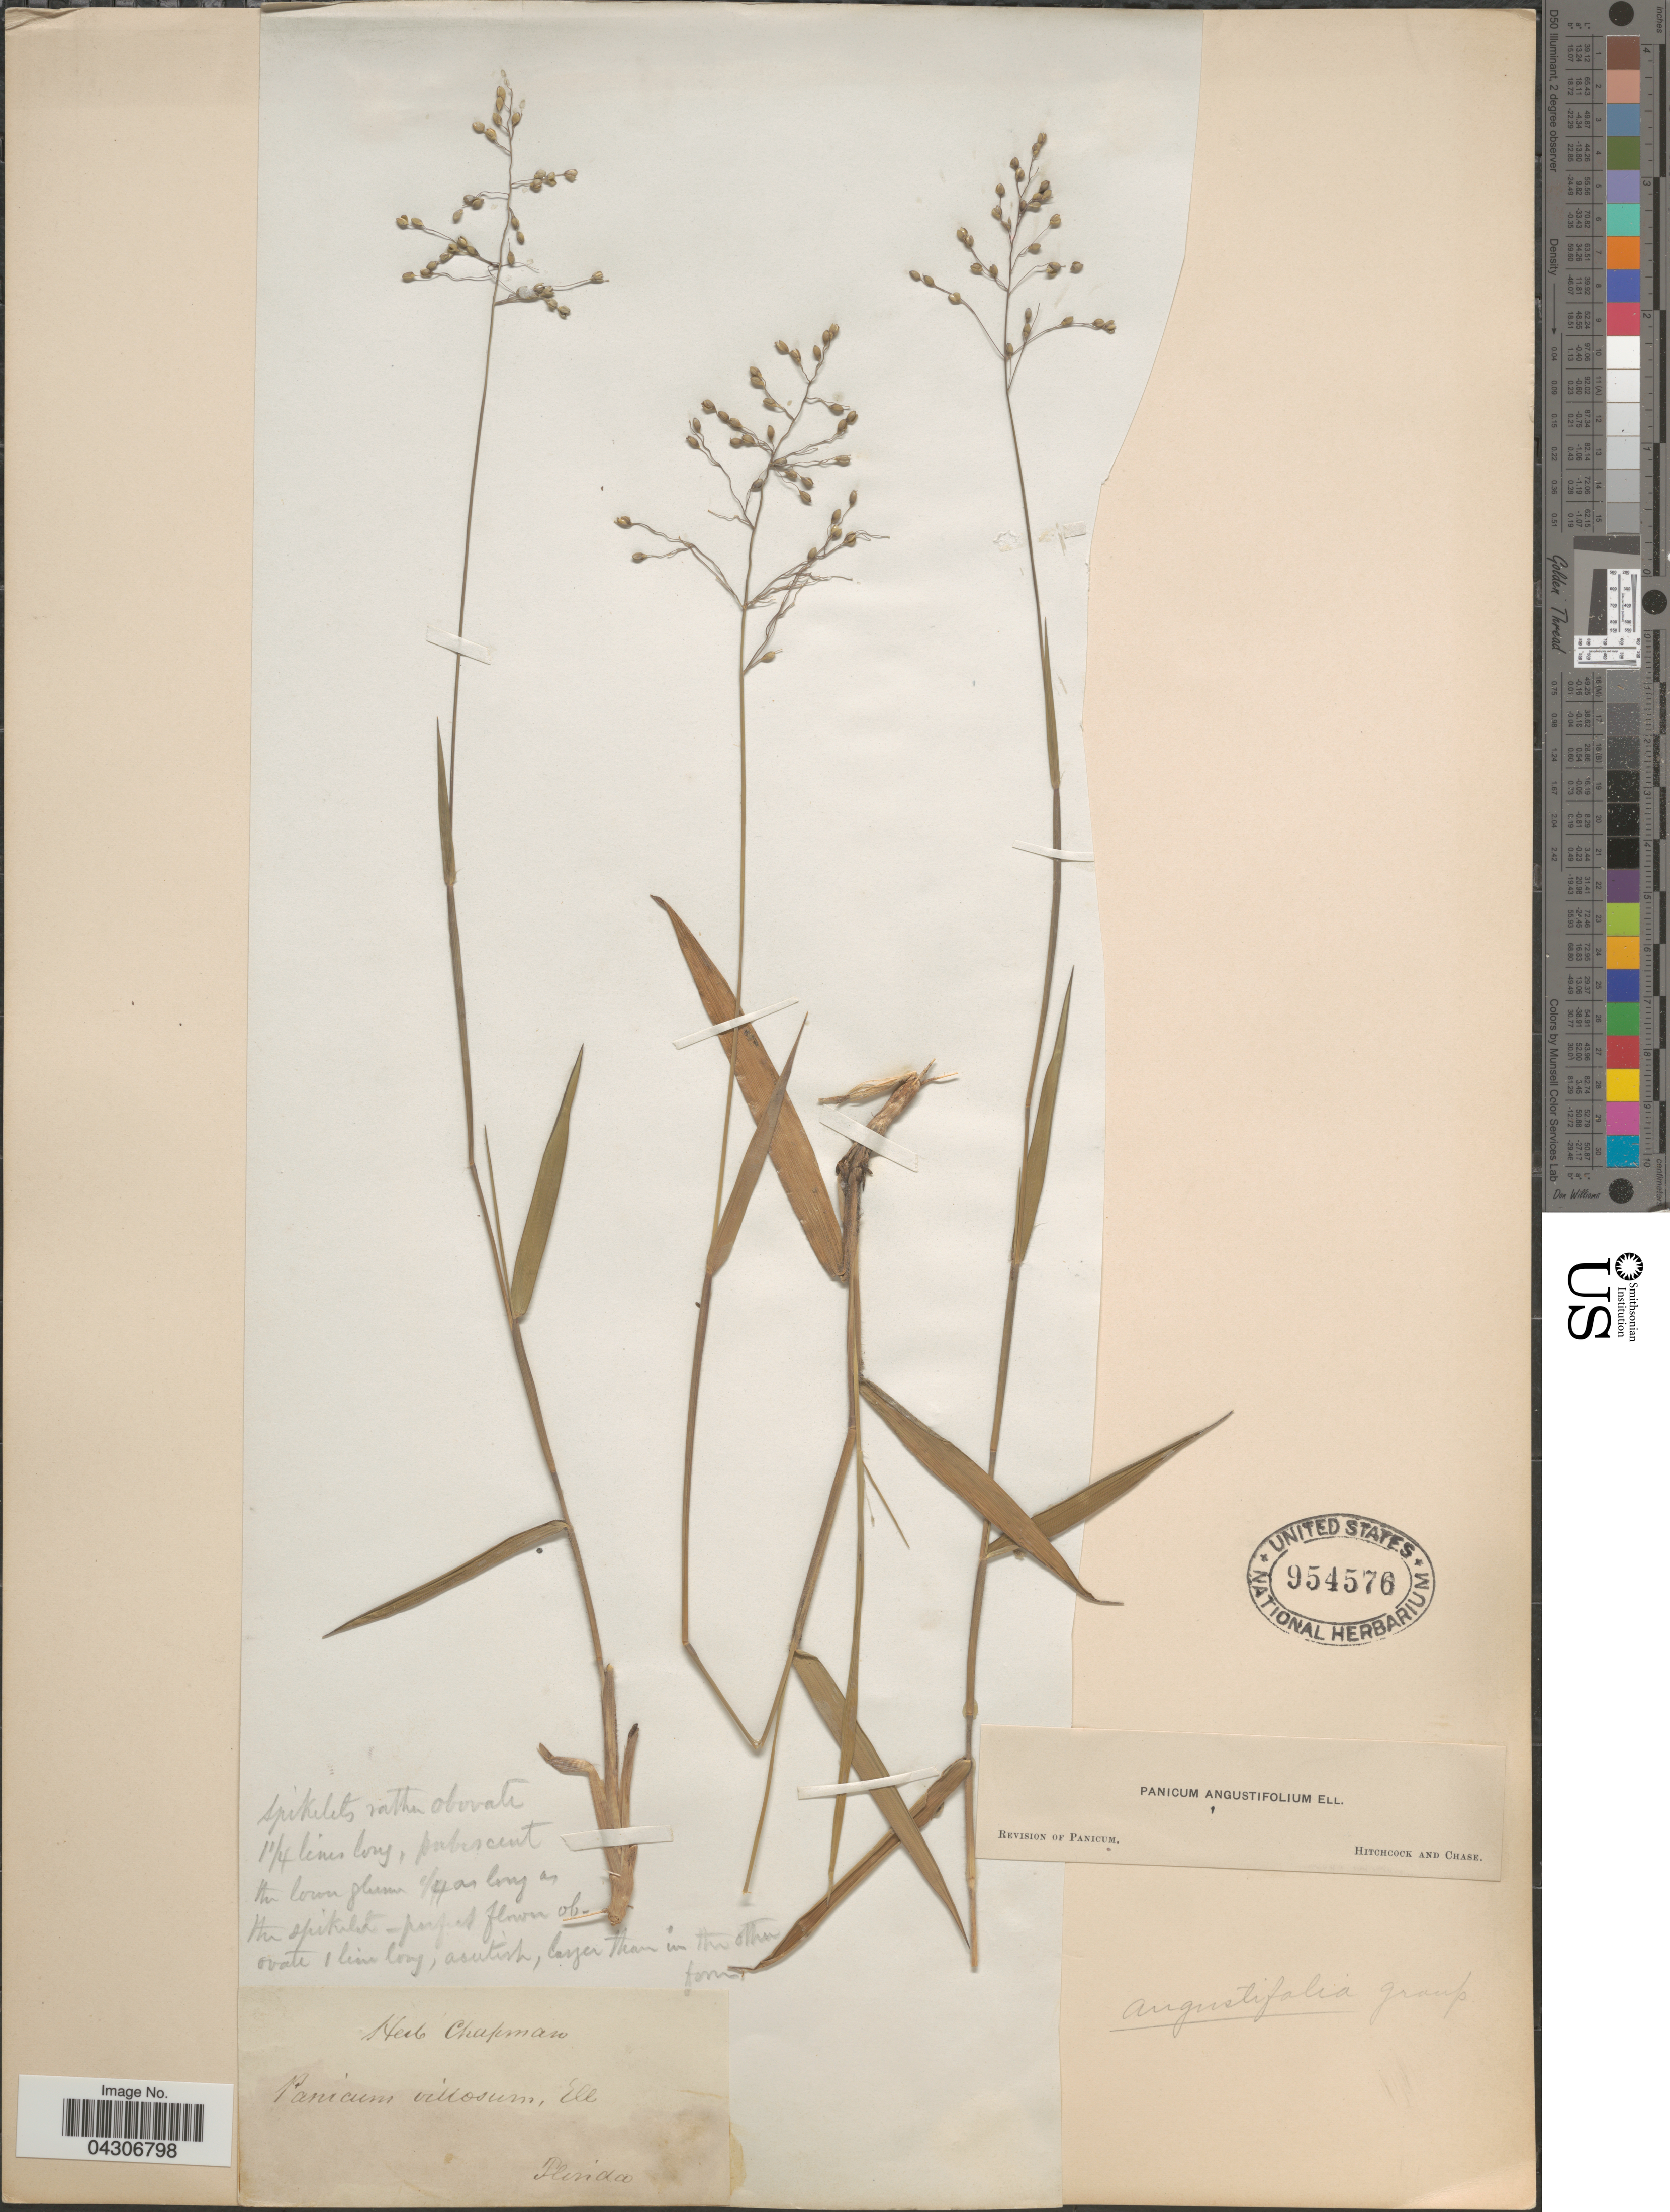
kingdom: Plantae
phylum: Tracheophyta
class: Liliopsida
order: Poales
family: Poaceae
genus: Dichanthelium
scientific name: Dichanthelium aciculare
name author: (Desv. ex Poir.) Gould & C.A. Clark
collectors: ex herb. Chapman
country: United States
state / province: Florida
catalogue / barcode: US 954576